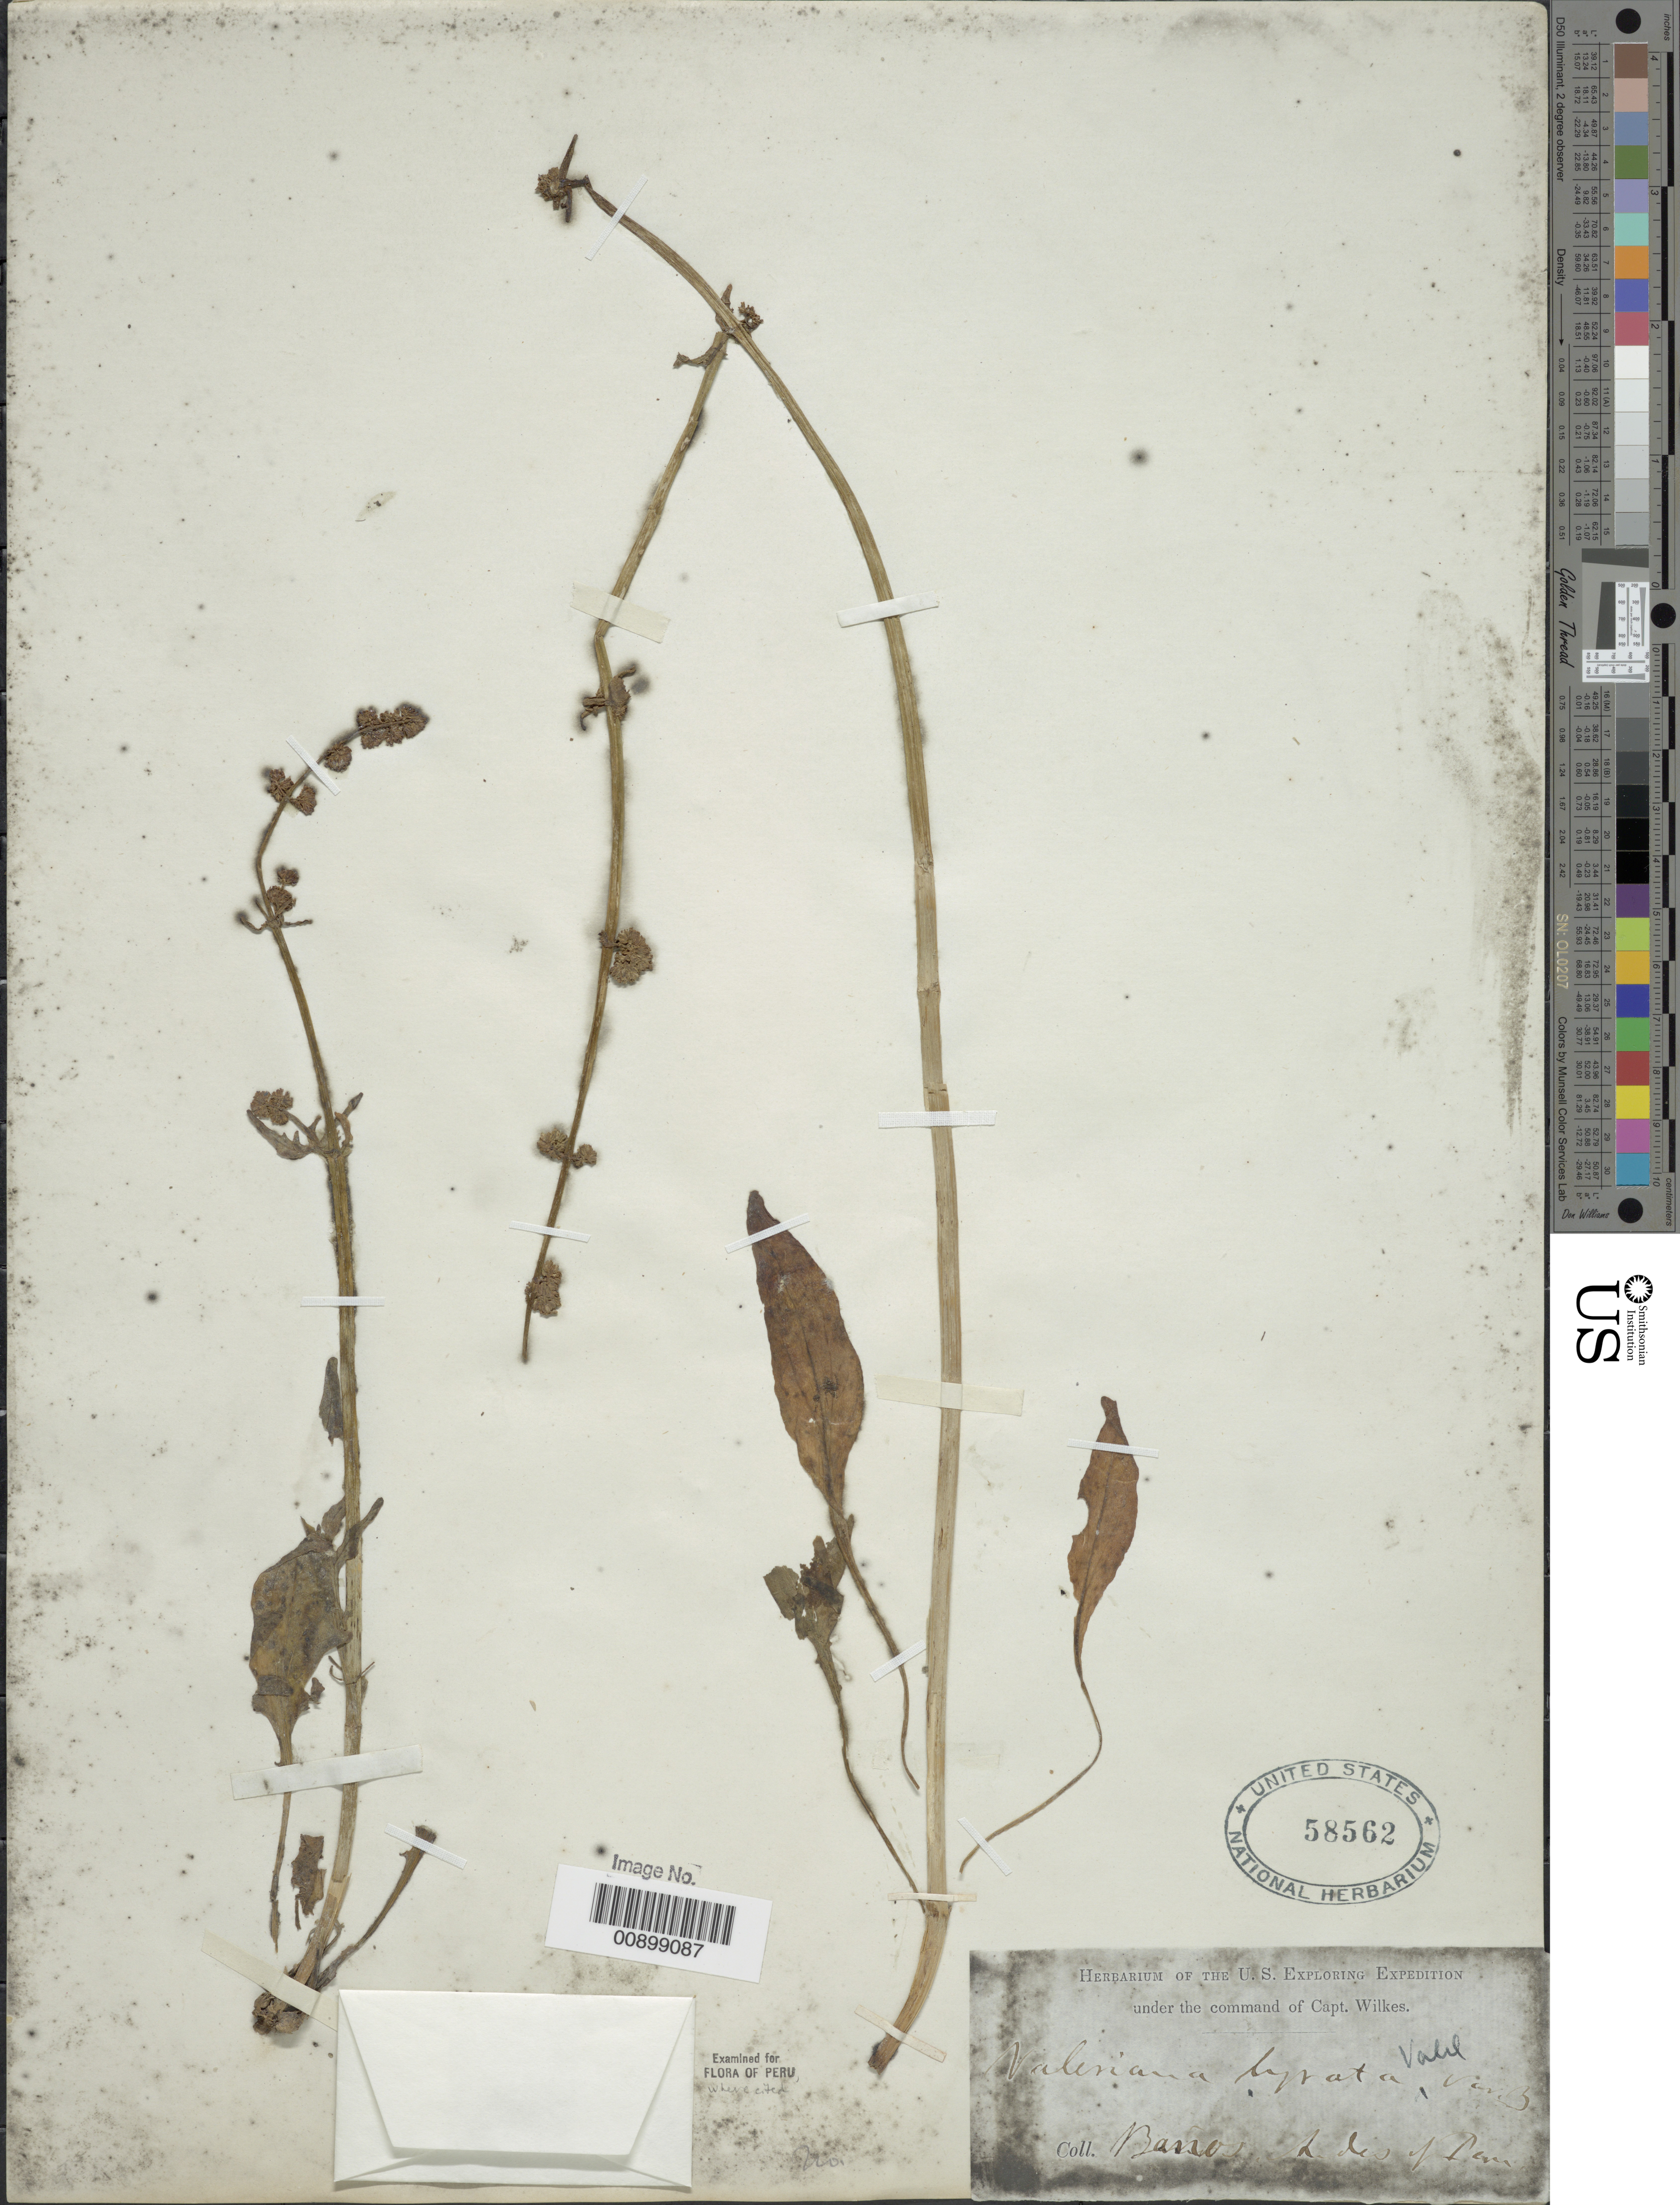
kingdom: Plantae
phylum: Tracheophyta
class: Magnoliopsida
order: Dipsacales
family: Caprifoliaceae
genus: Valeriana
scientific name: Valeriana lyrata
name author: Vahl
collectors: Wilkes Explor. Exped.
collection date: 1838/1842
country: Peru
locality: Banos, Andes of Peru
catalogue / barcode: US 58562